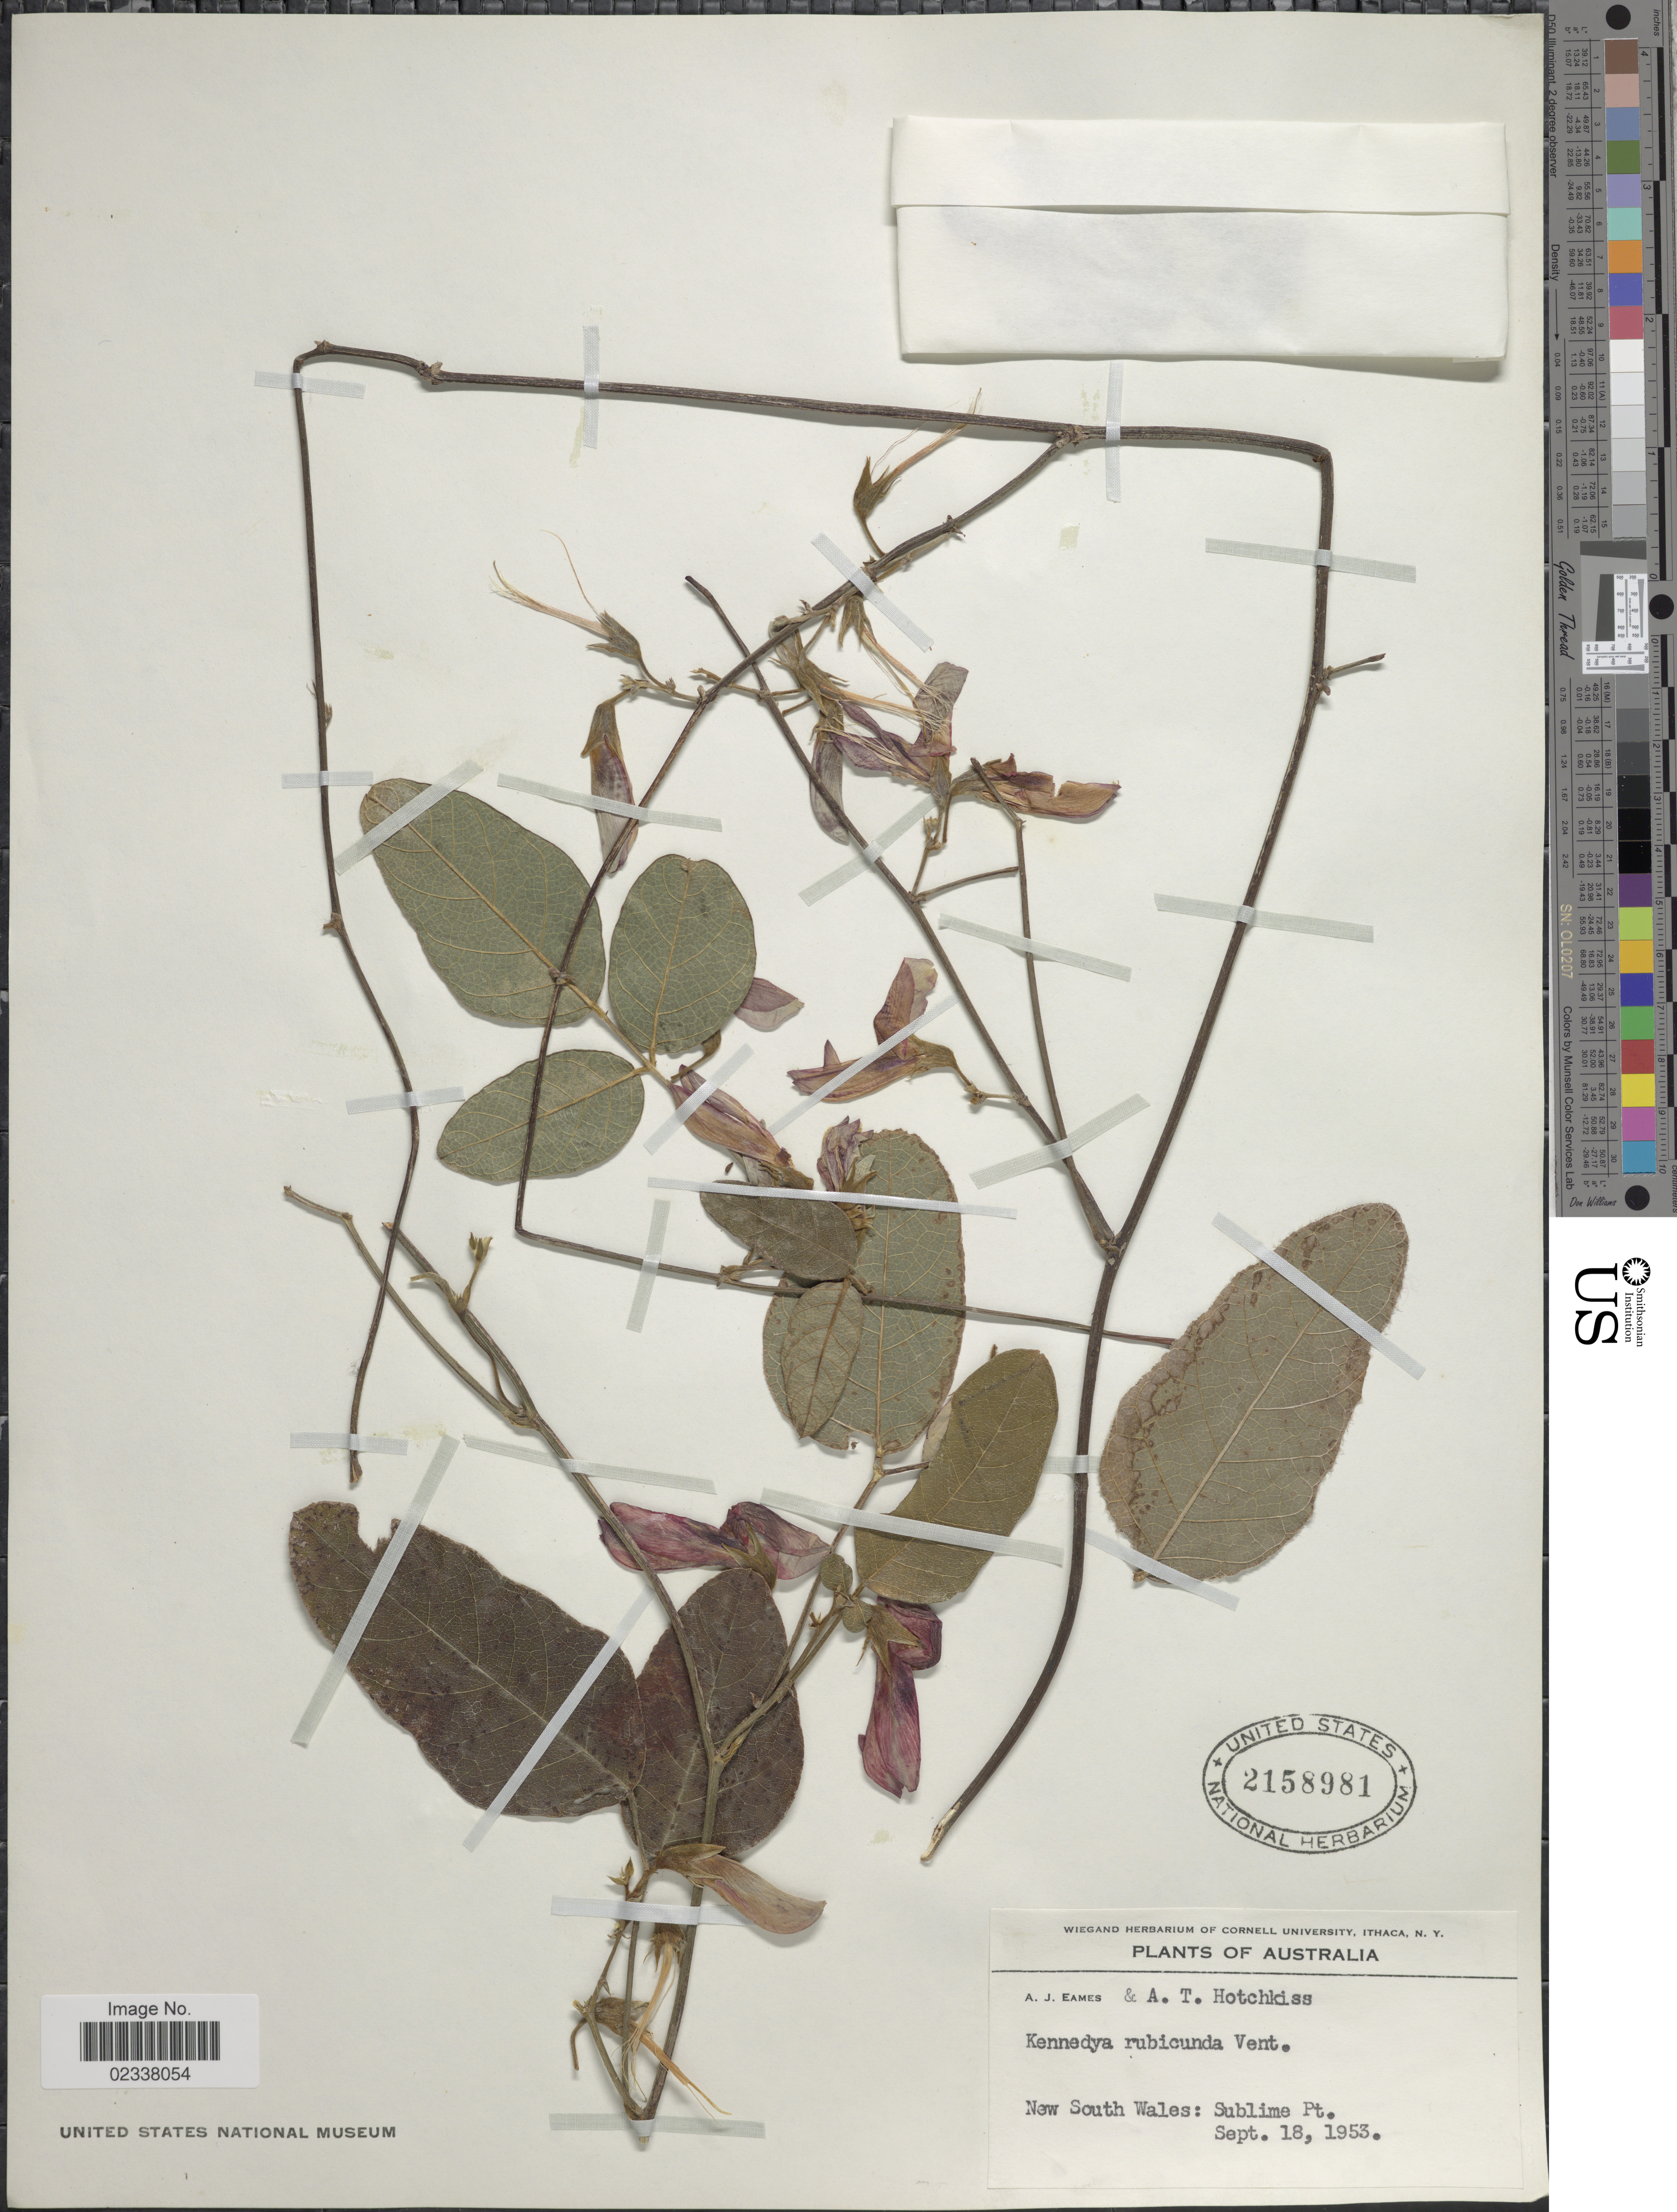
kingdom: Plantae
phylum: Tracheophyta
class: Magnoliopsida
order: Fabales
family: Fabaceae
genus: Kennedia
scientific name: Kennedia rubicunda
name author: Vent.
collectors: A. J. Eames & A. Hotchkiss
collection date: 1953-09-18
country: Australia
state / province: New South Wales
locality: Sublime Pt.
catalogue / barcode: US 2158981